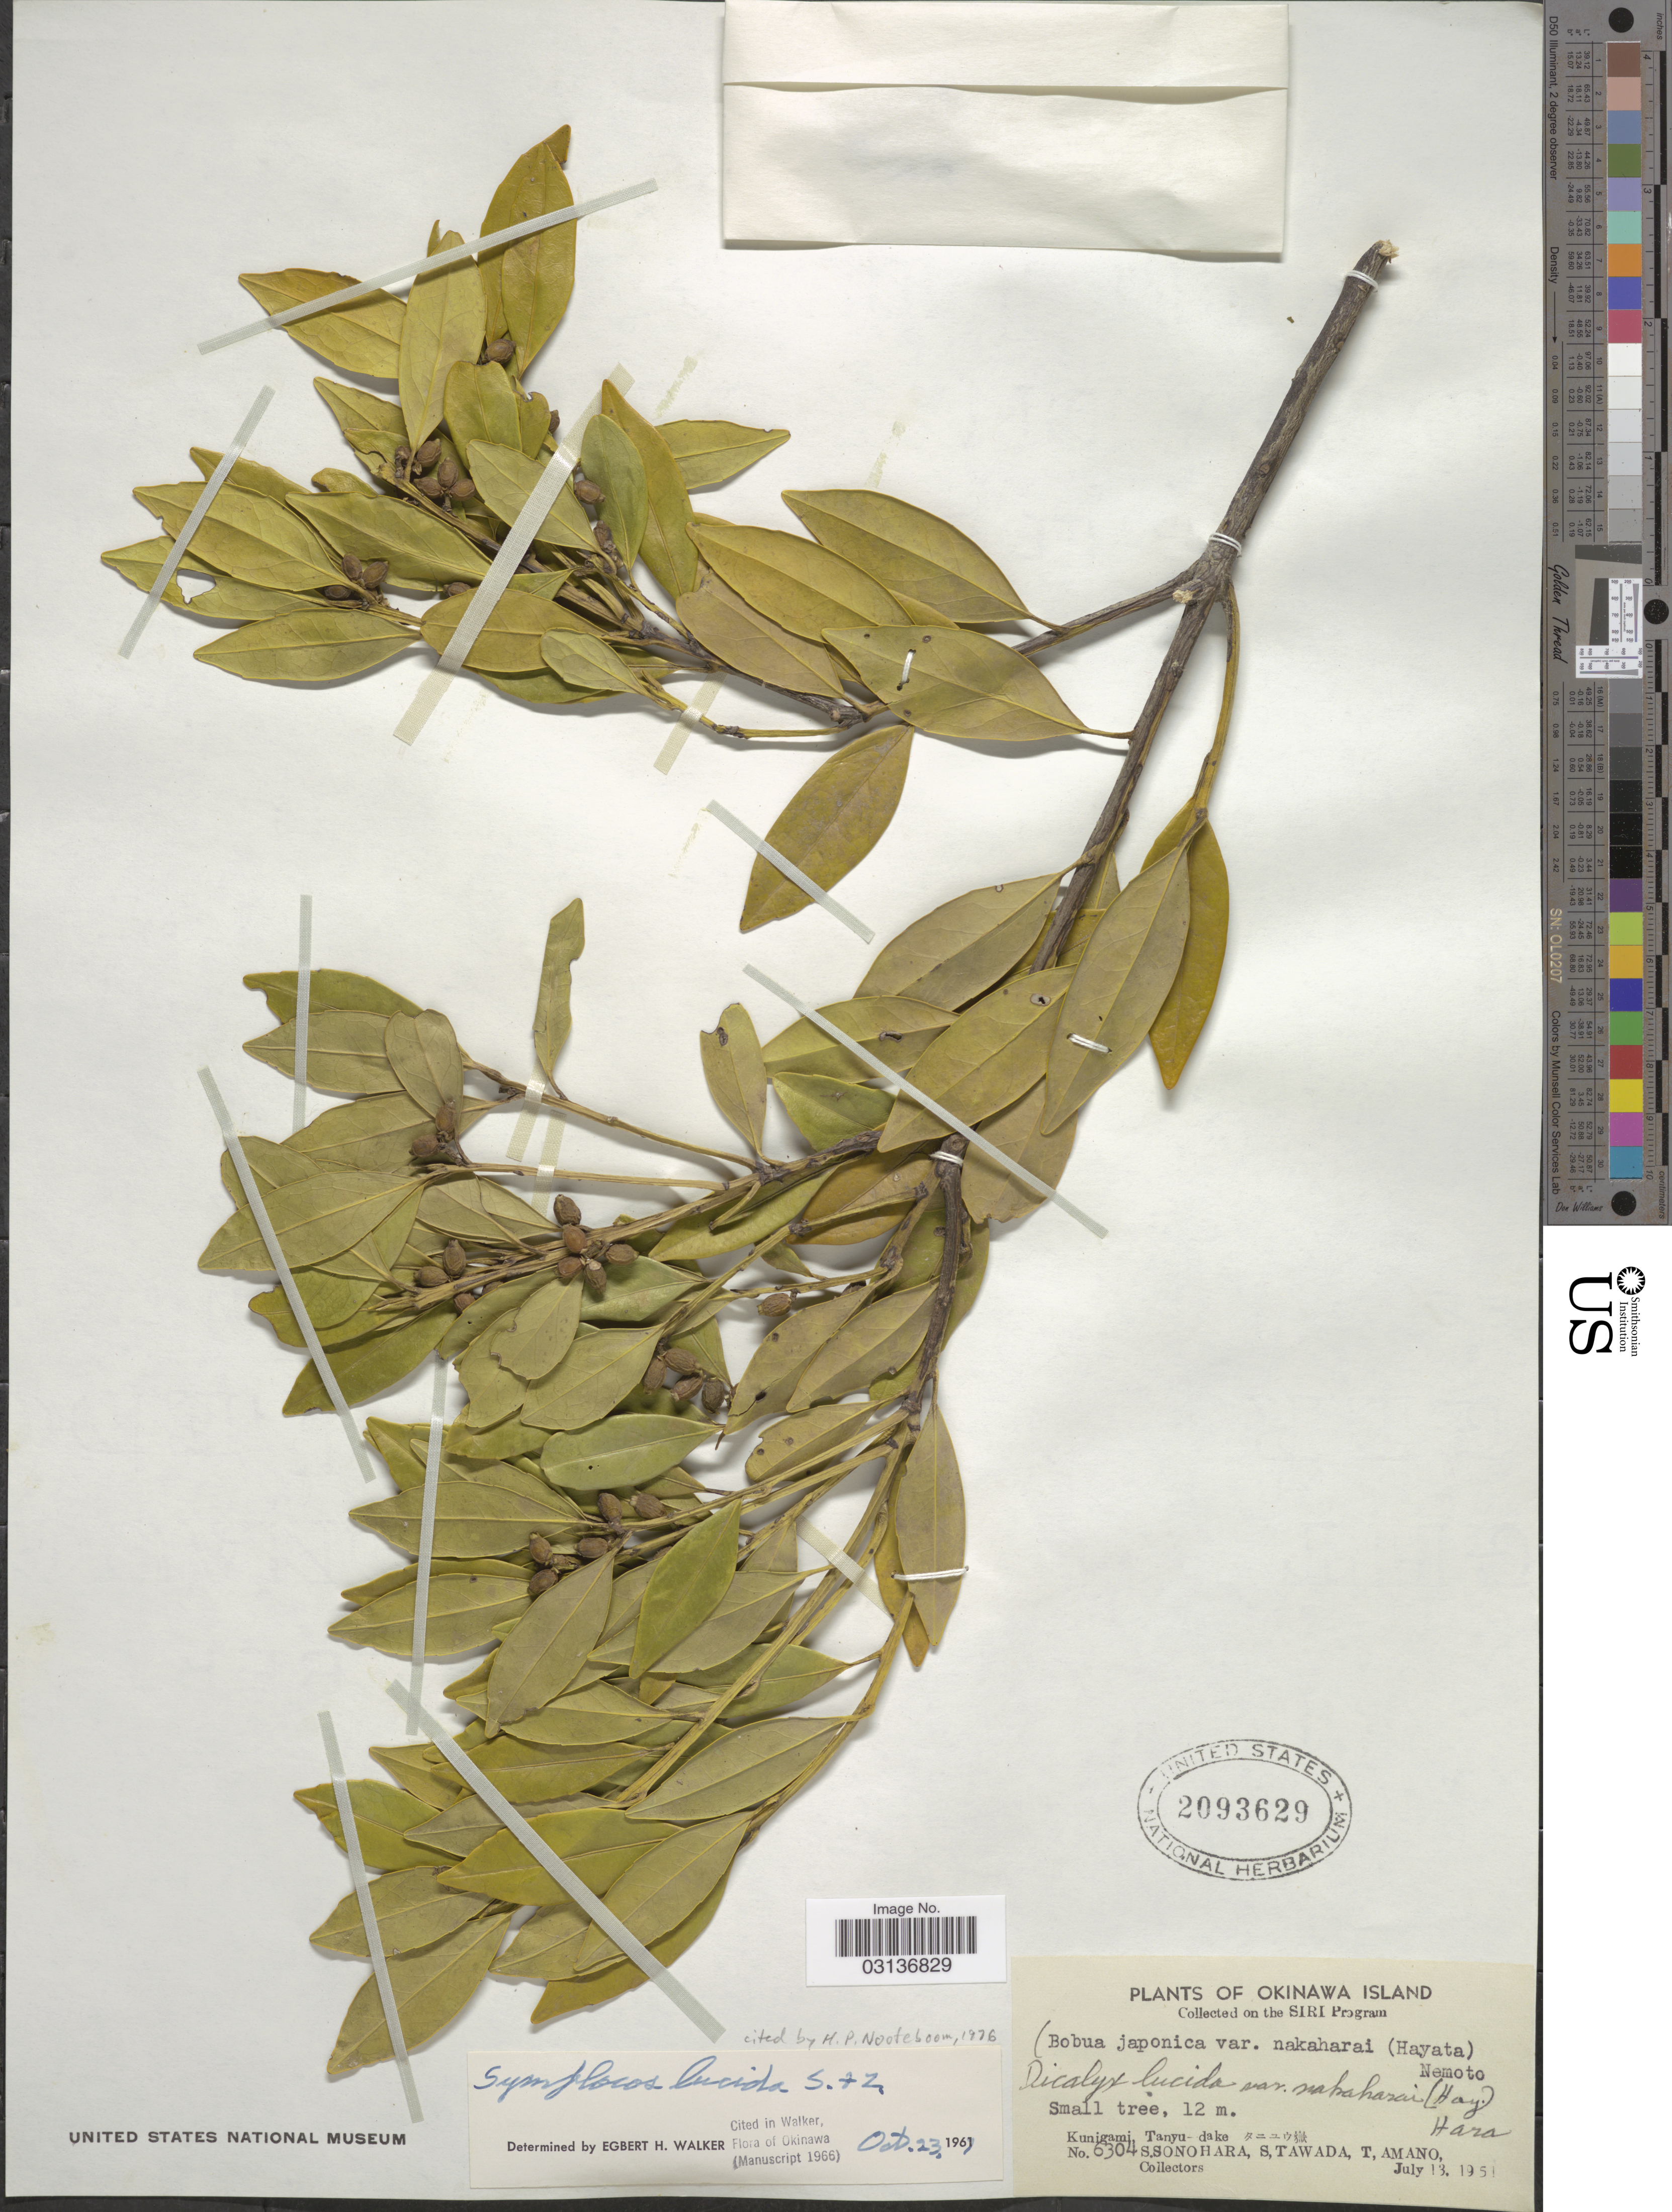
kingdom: Plantae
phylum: Tracheophyta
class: Magnoliopsida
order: Ericales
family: Symplocaceae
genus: Symplocos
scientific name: Symplocos lucida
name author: (Thurb.) Siebold & Zucc.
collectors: S. Sonohara, S. Tawada & T. Amano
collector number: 6304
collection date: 1951-07-13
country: Japan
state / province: Okinawa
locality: Okinawa Island. Kunigami, Tanyu-dake.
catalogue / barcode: US 2093629